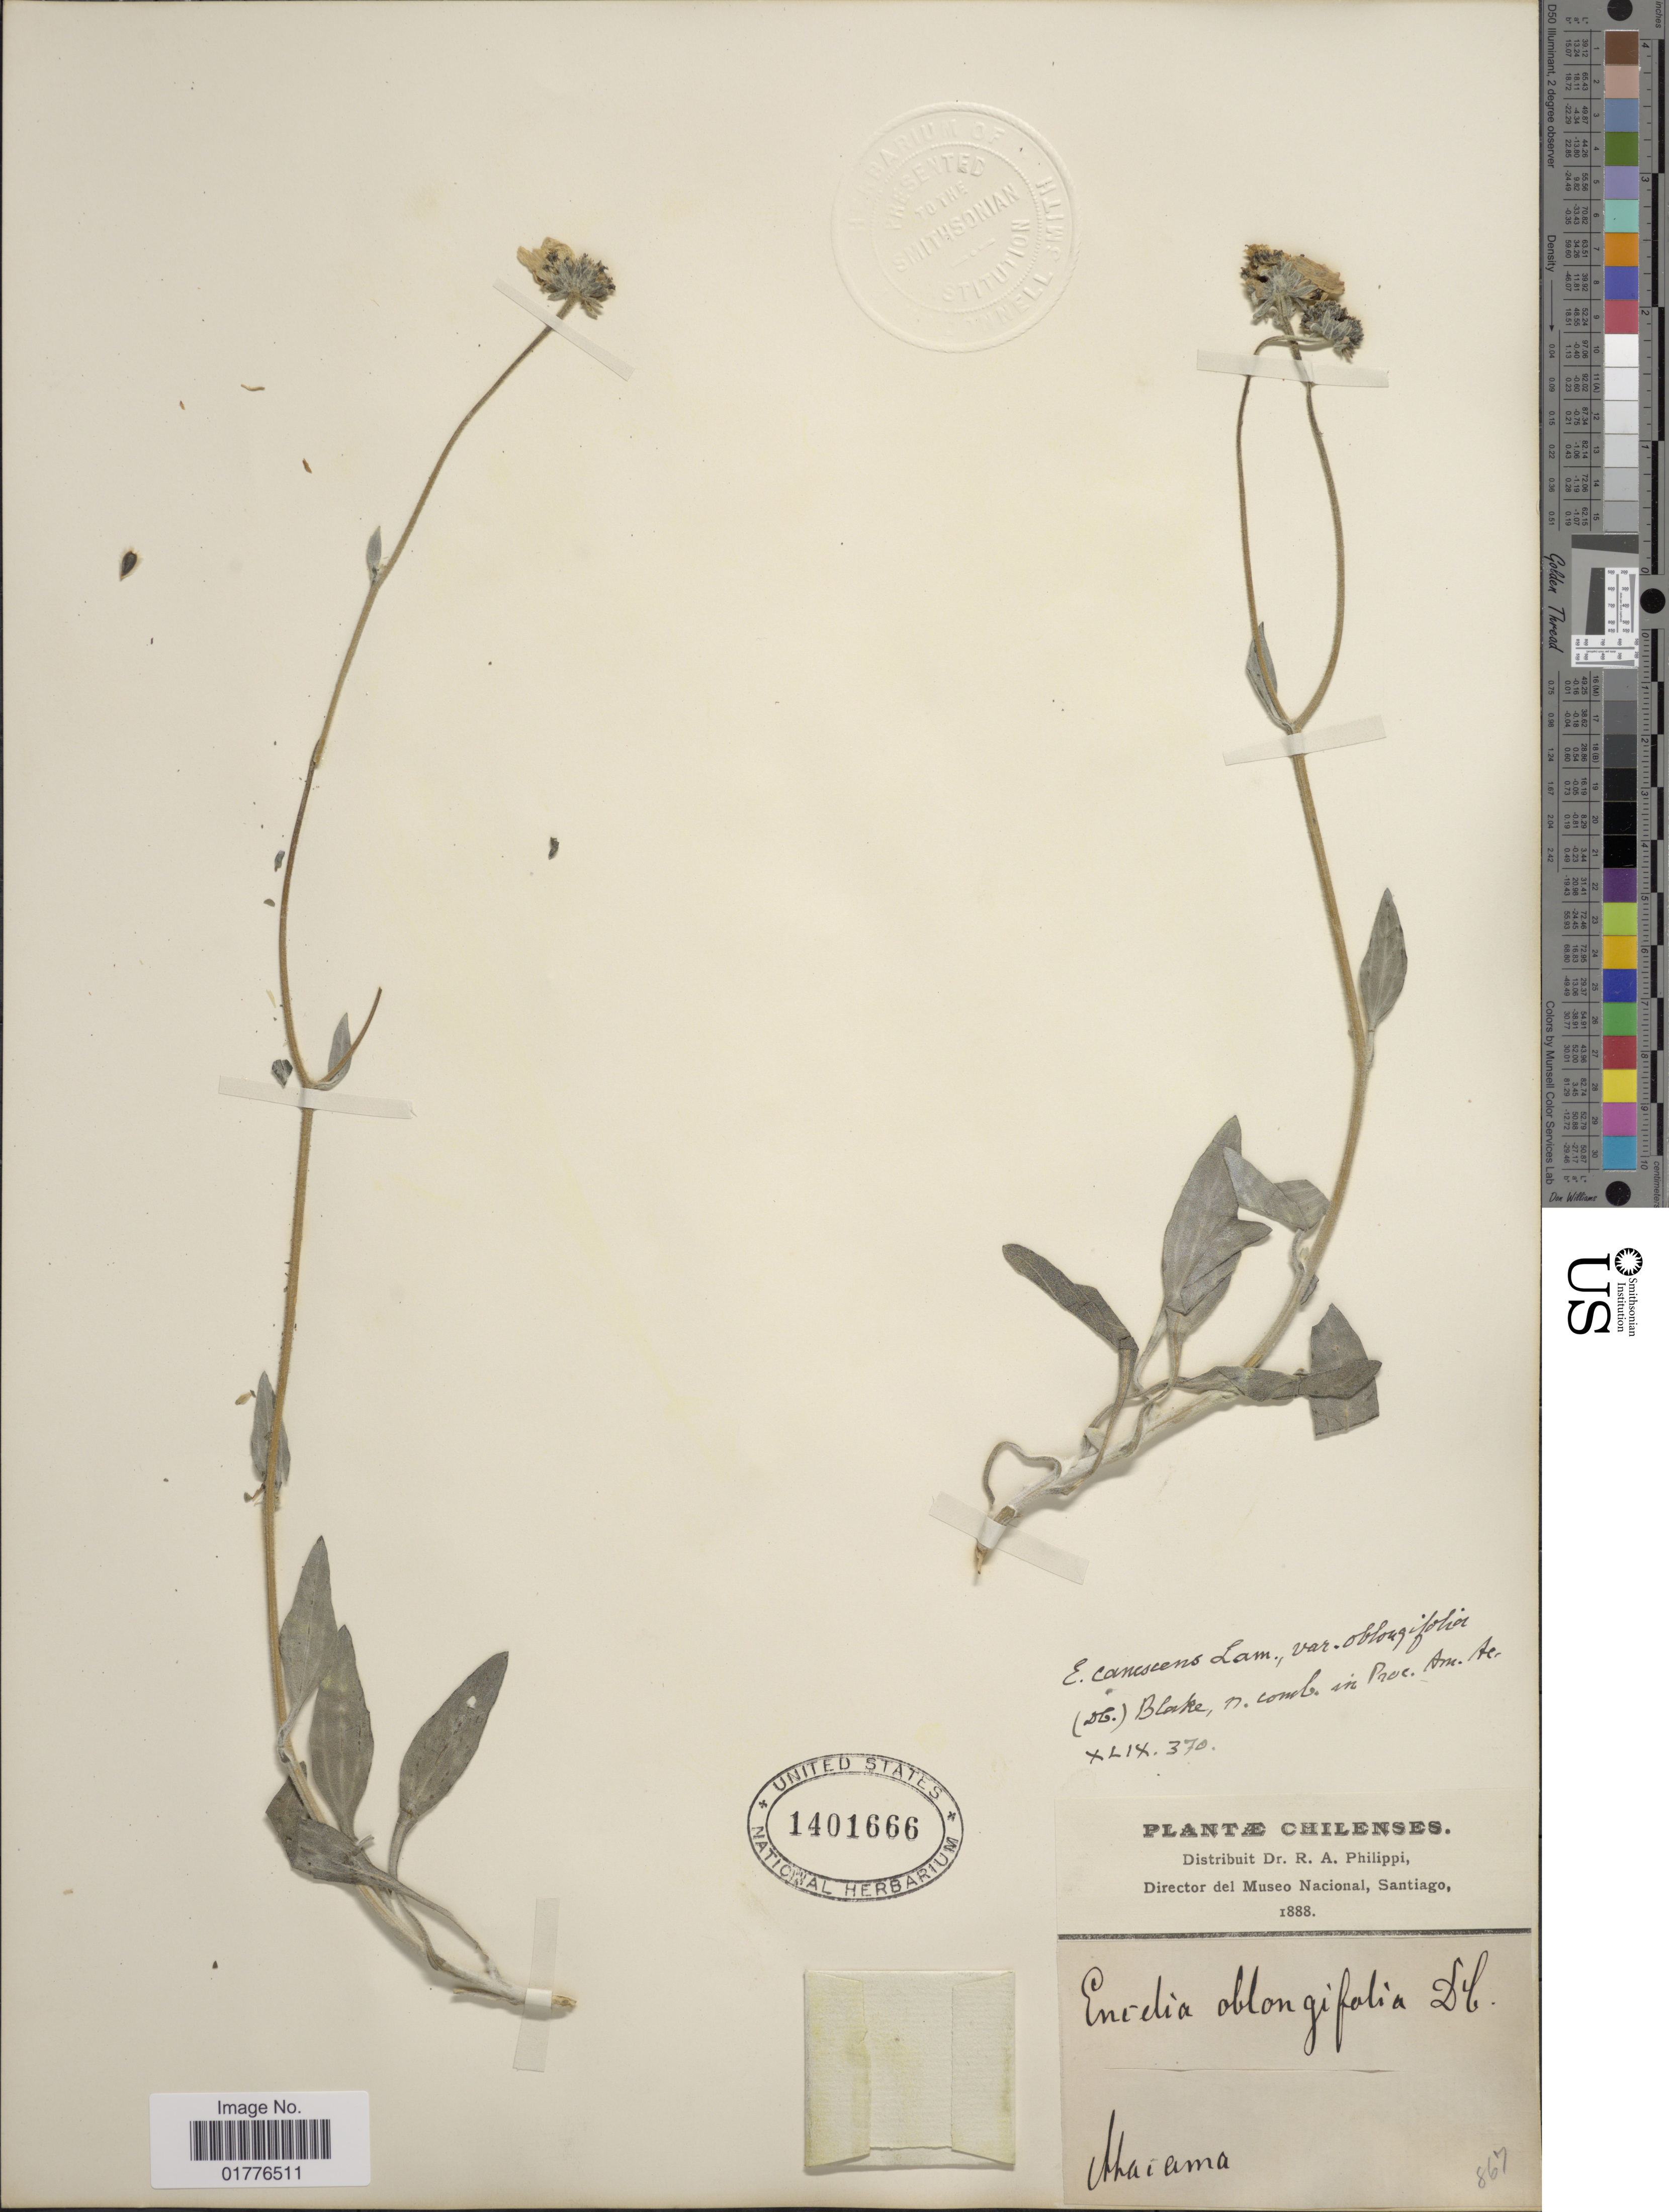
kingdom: Plantae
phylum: Tracheophyta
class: Magnoliopsida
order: Asterales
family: Asteraceae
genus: Encelia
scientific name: Encelia canescens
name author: Lam.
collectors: R. A. Philippi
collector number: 867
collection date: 1888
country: Chile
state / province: Atacama (III)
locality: Atacama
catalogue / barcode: US 1401666